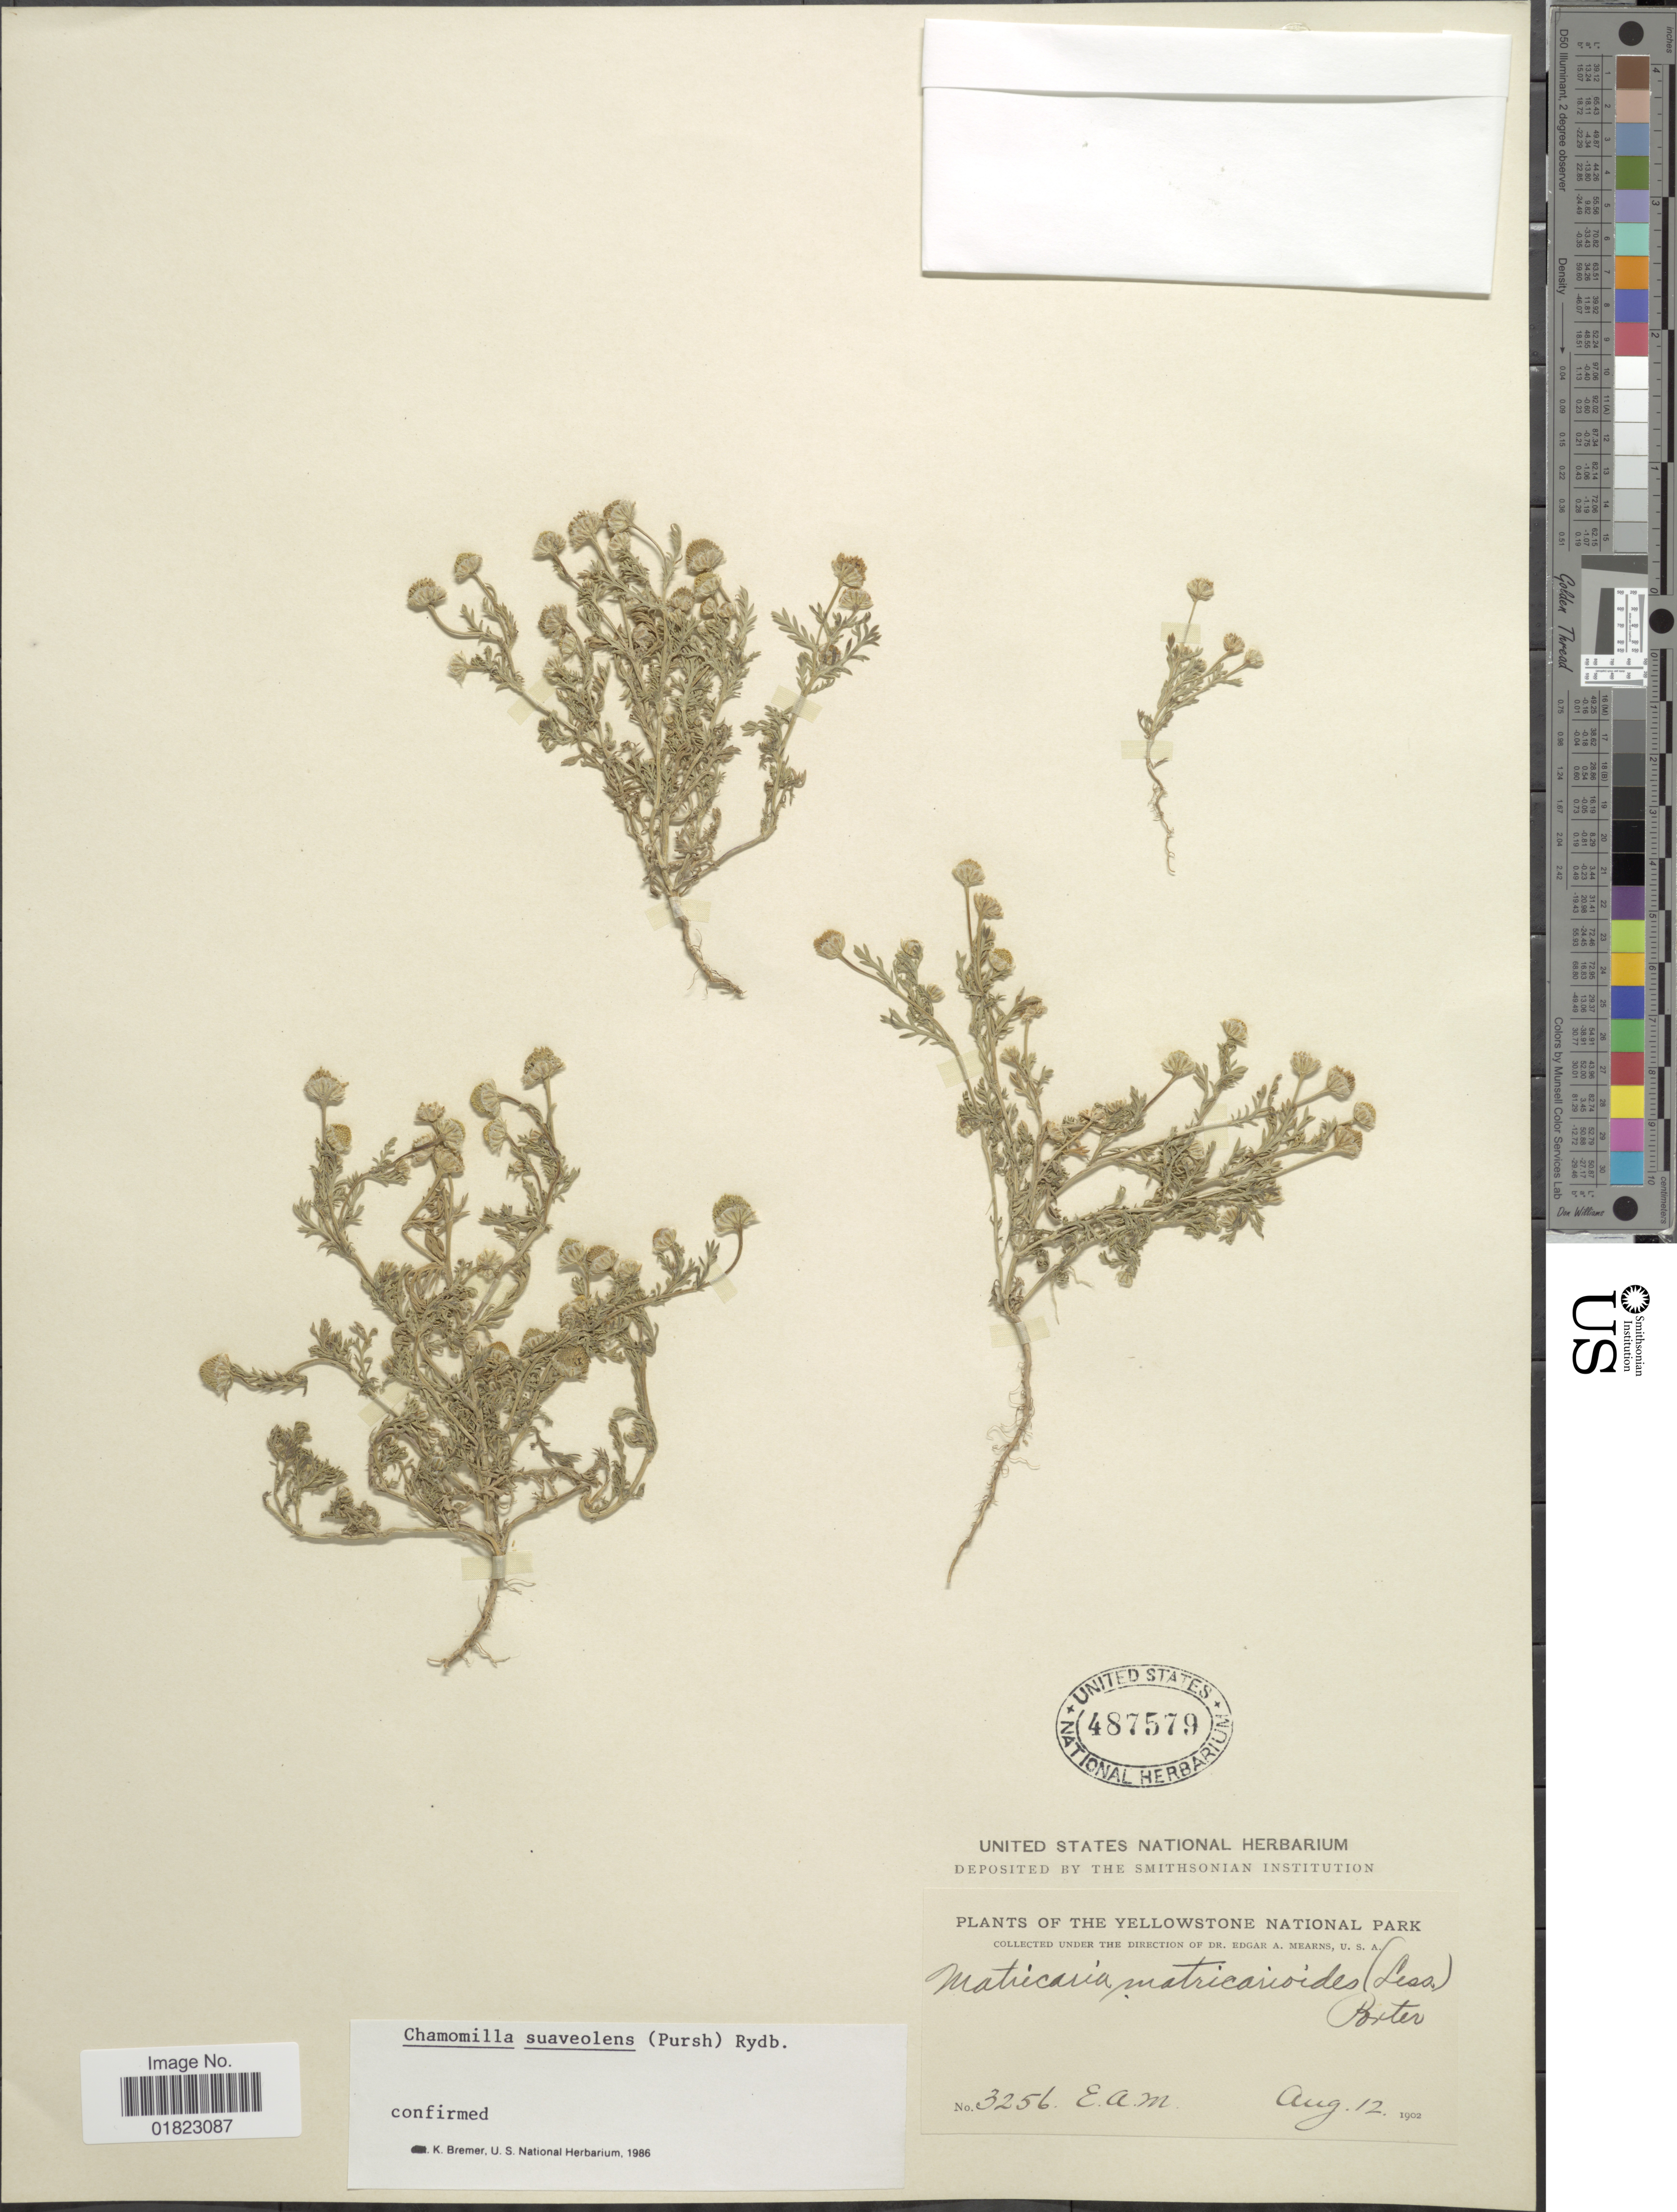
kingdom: Plantae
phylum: Tracheophyta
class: Magnoliopsida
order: Asterales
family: Asteraceae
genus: Matricaria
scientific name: Matricaria matricarioides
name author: (Less.) Porter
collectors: E. A. Mearns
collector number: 3256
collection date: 1902-08-12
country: United States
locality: Yellowstone National Park.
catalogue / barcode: US 487579